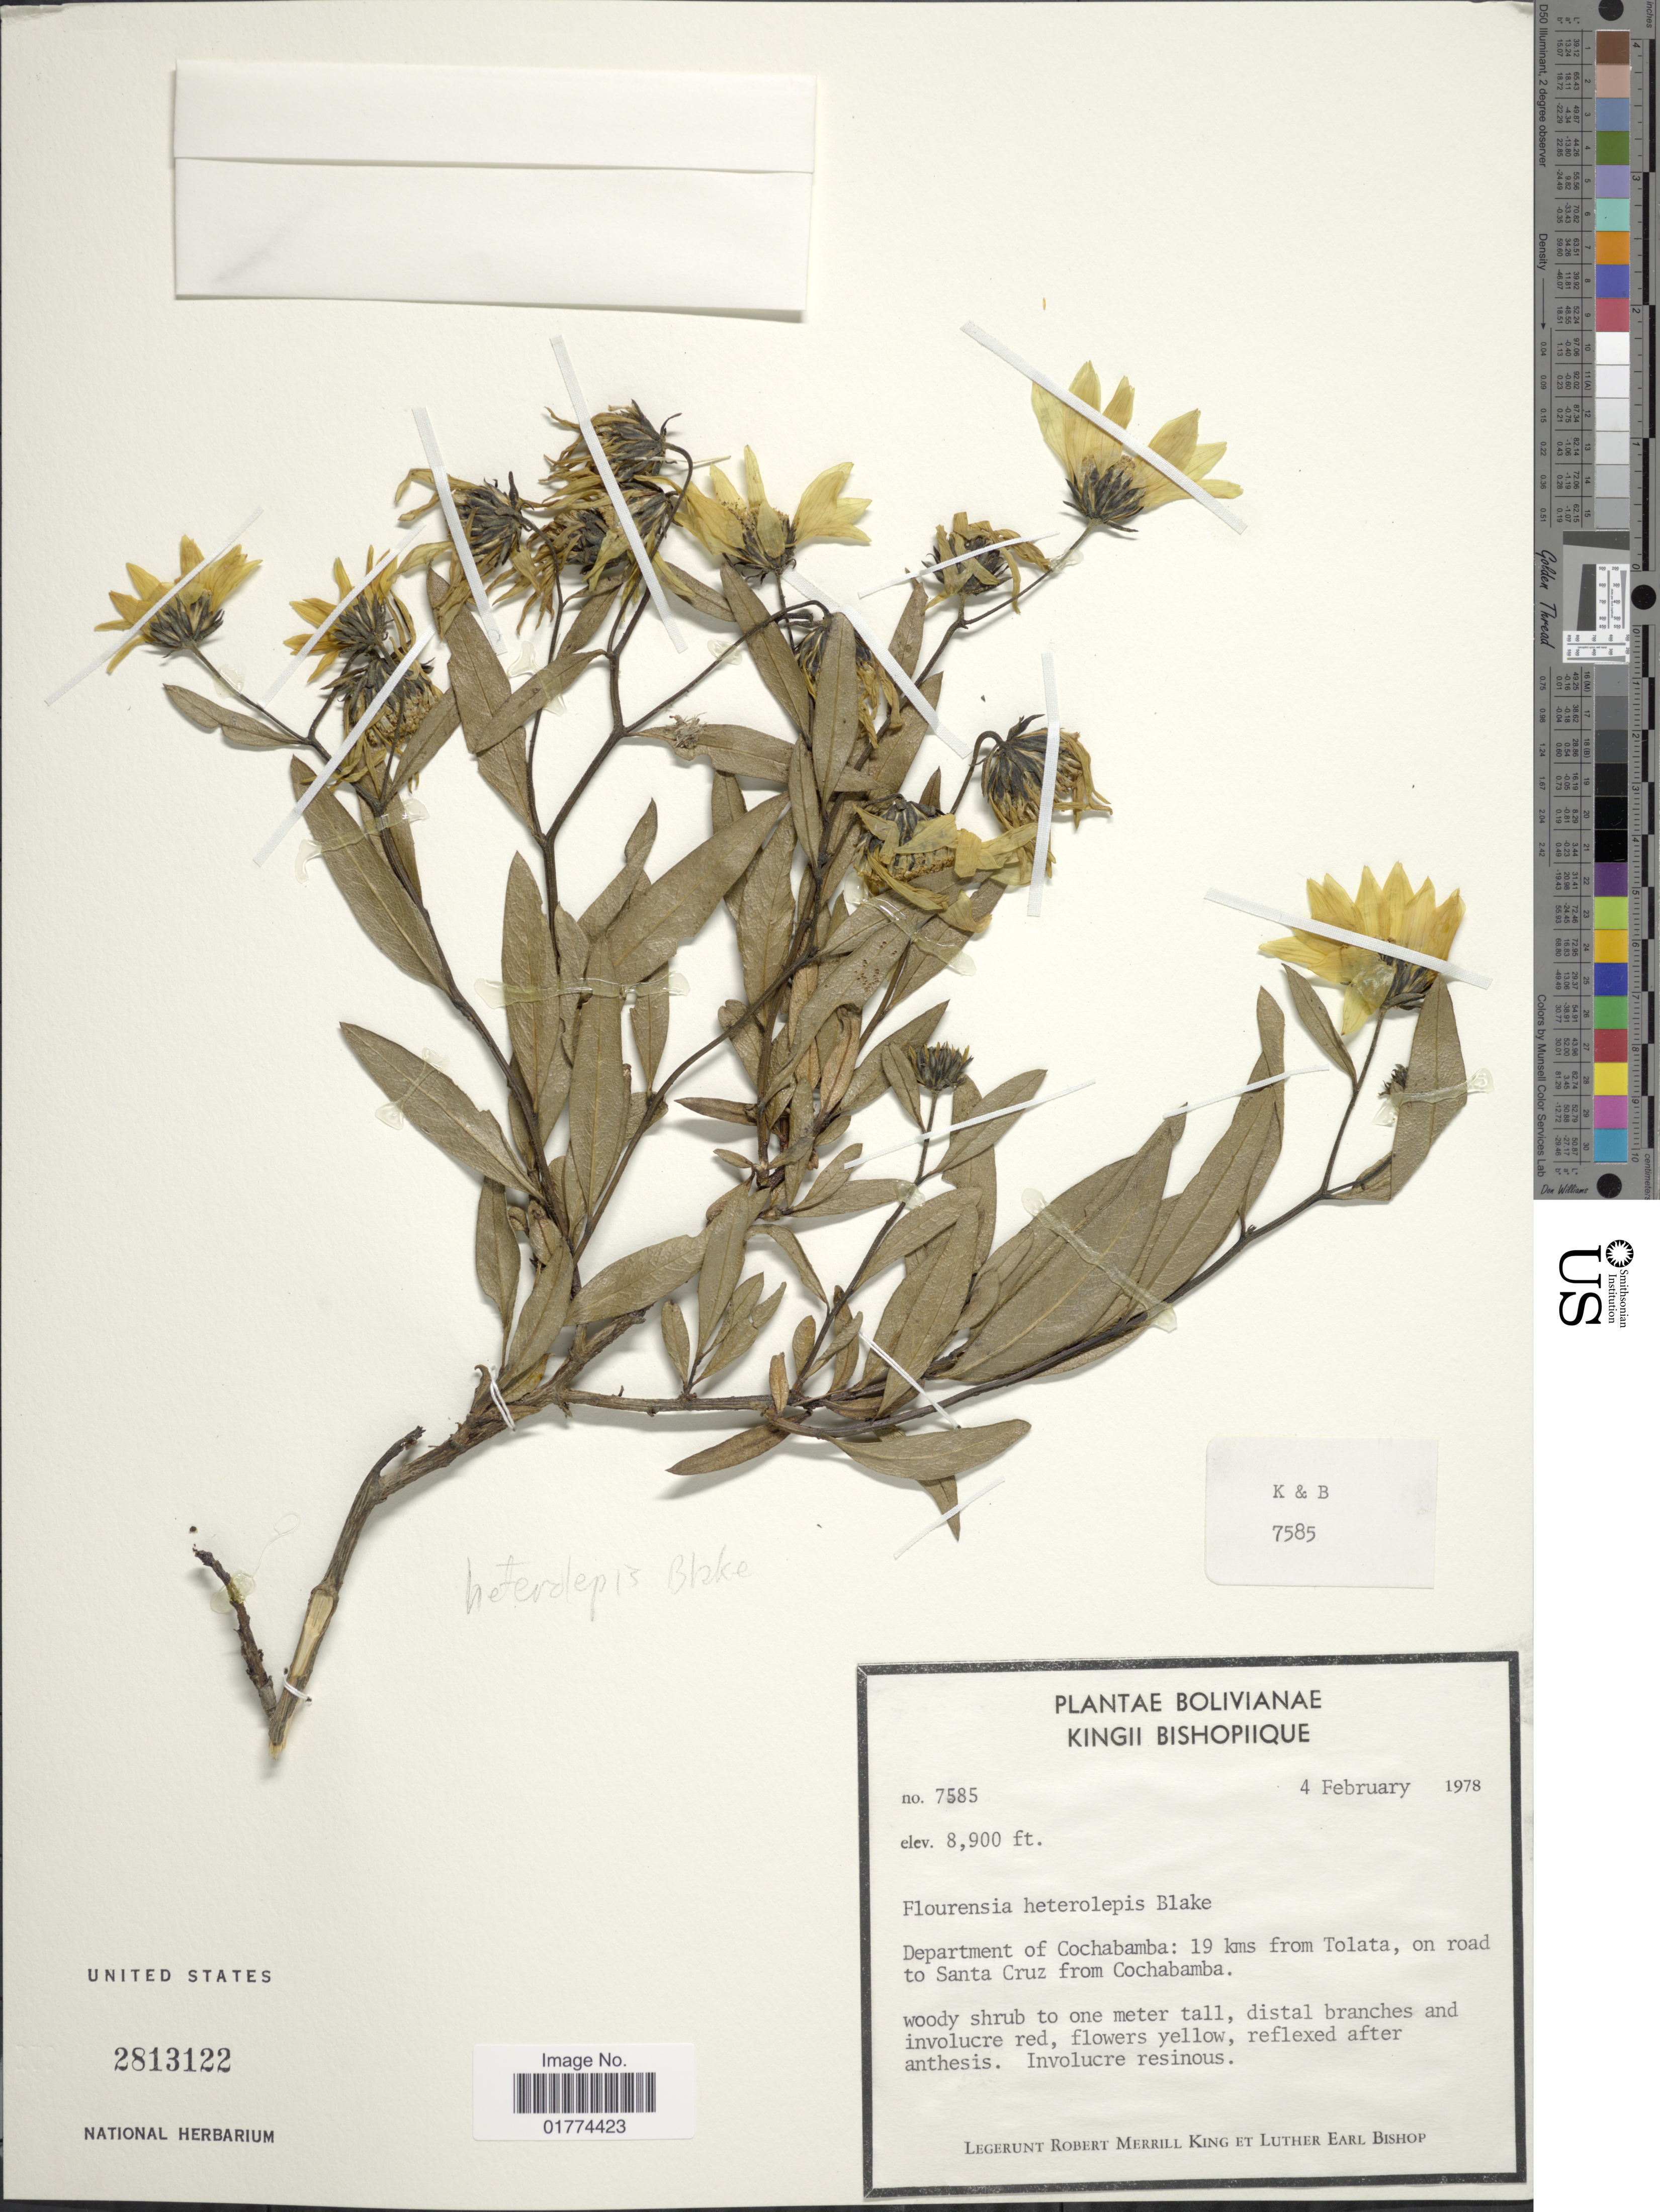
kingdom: Plantae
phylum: Tracheophyta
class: Magnoliopsida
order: Asterales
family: Asteraceae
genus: Flourensia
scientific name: Flourensia heterolepis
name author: S.F. Blake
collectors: R. M. King & L. E. Bishop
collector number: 7585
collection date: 1978-02-04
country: Bolivia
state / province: Cochabamba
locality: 19 kms from Tolata, on road to Santa Cruz from Cochabamba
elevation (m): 2713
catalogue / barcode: US 2813122